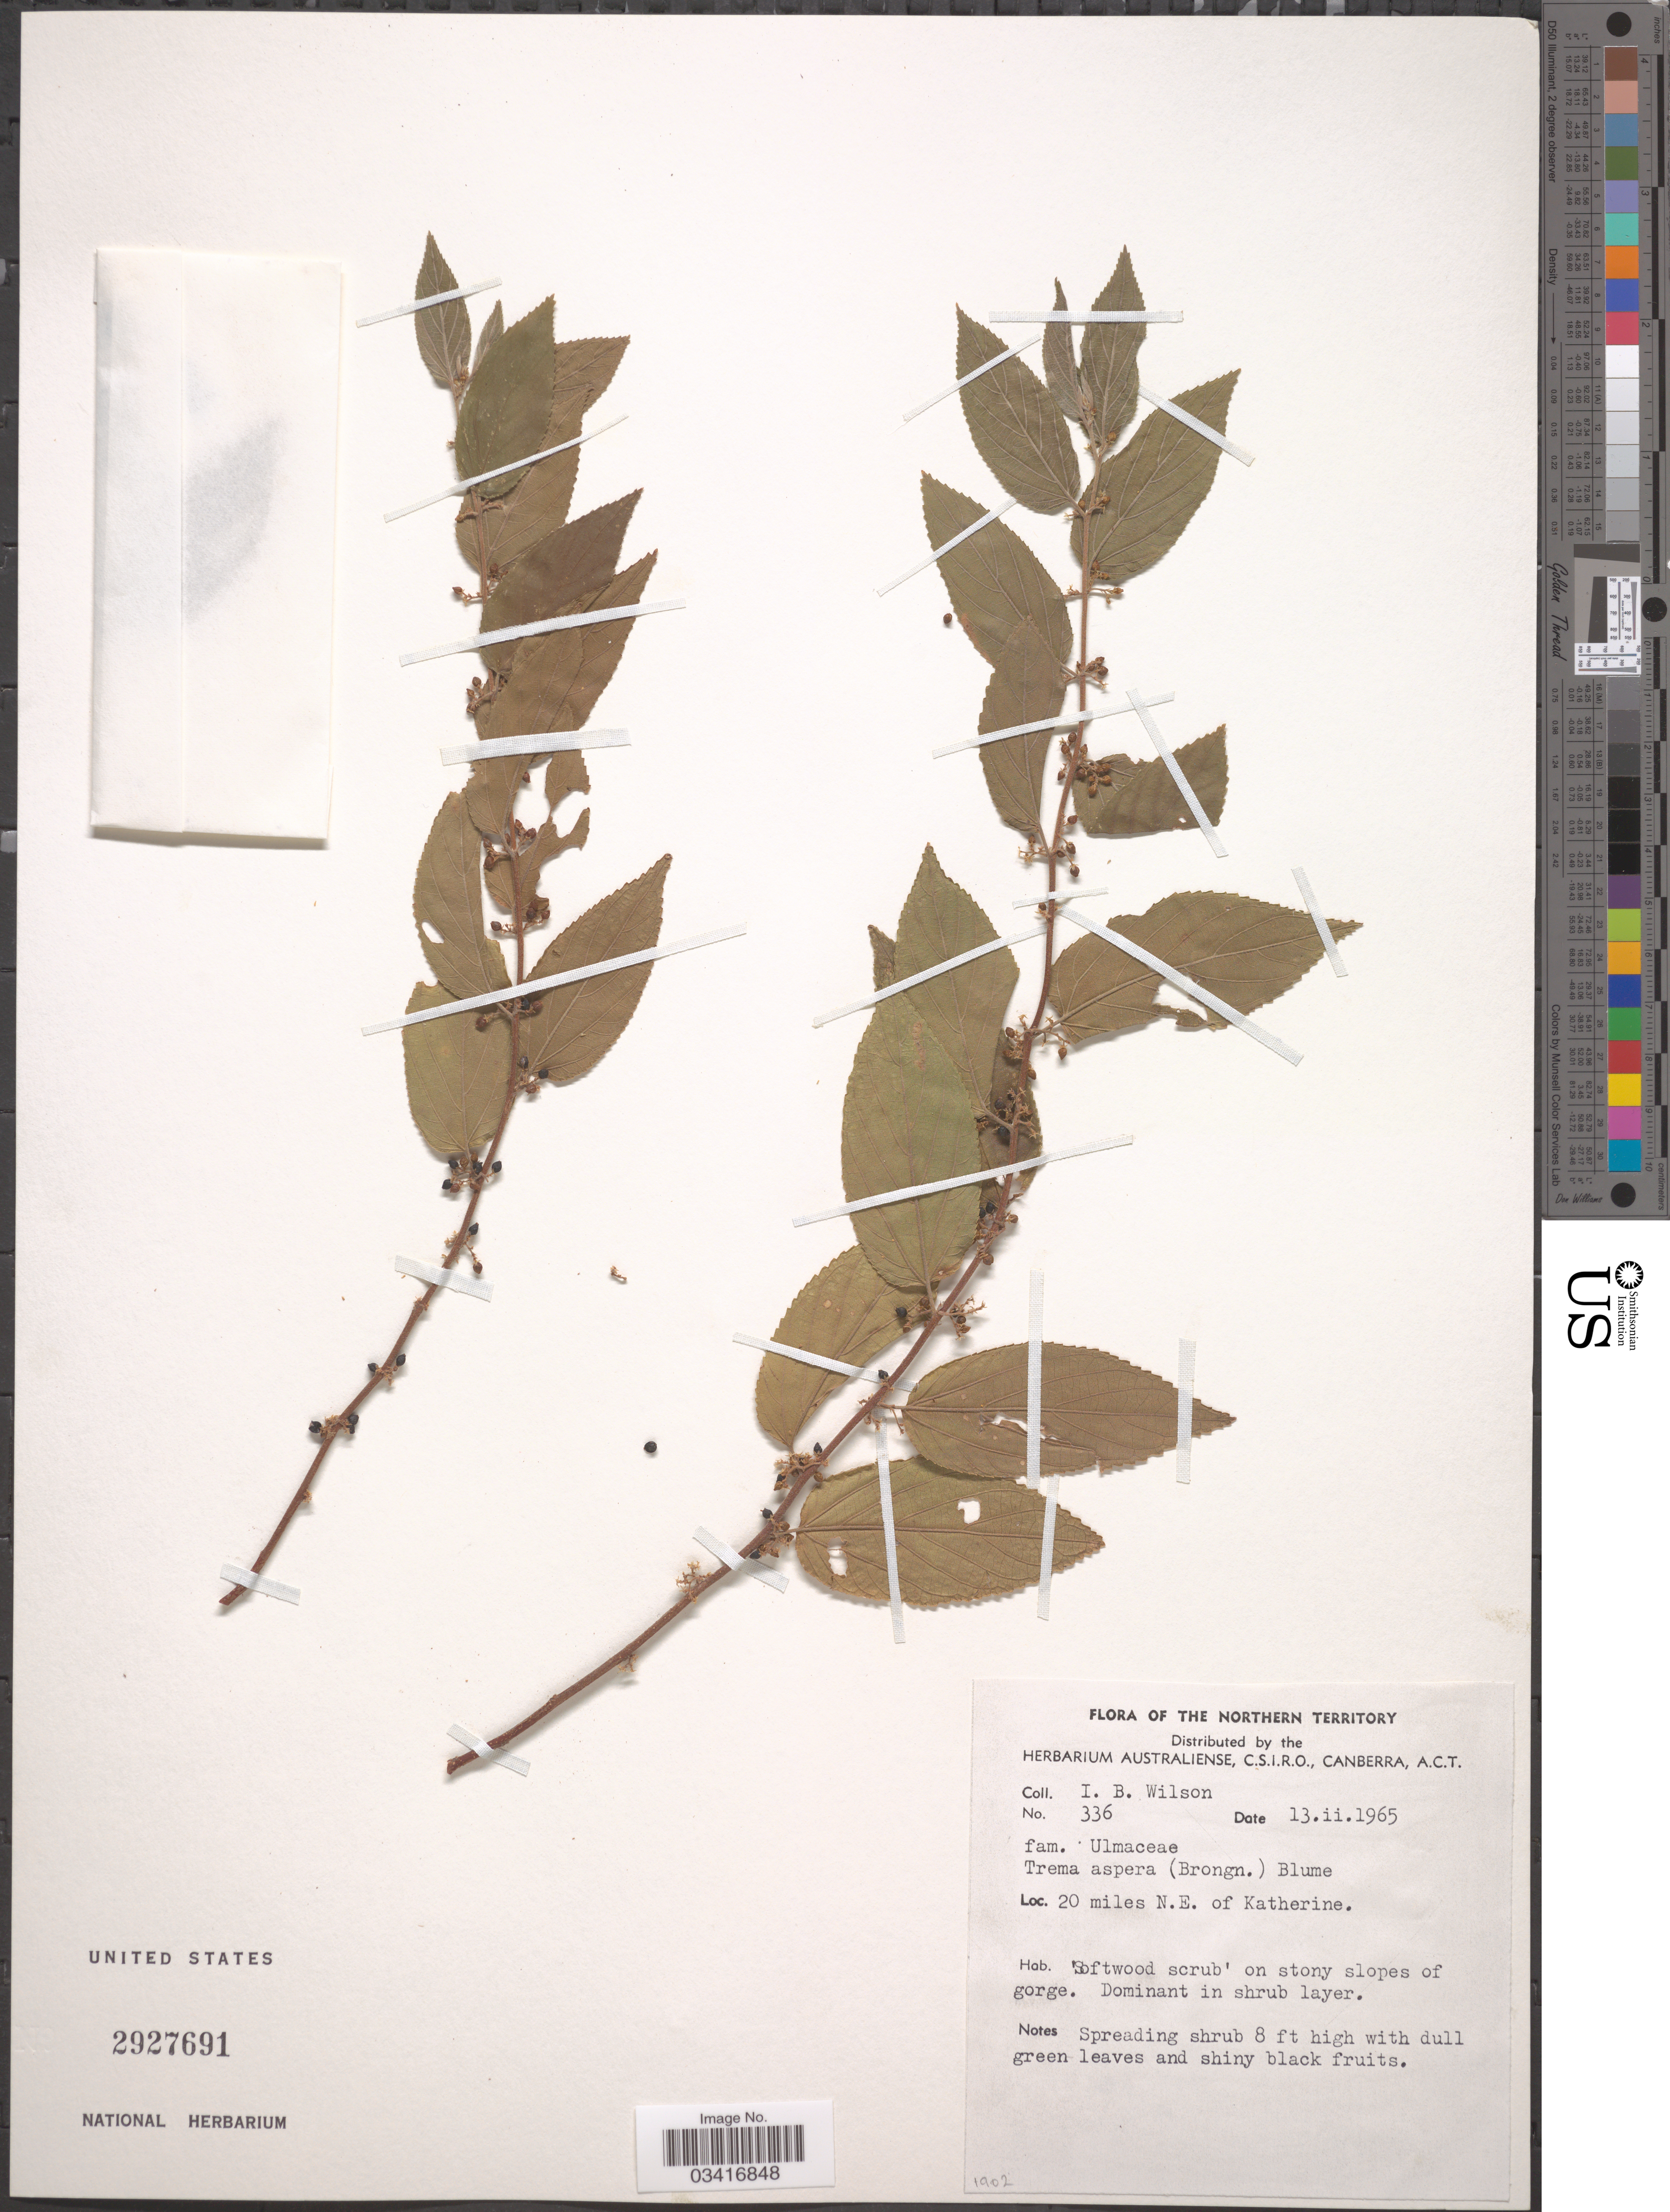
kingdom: Plantae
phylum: Tracheophyta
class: Magnoliopsida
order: Rosales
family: Cannabaceae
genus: Trema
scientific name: Trema asperum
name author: (Brongn.) Blume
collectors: I. B. Wilson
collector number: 336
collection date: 1965-02-13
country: Australia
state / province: Northern Territory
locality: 20 miles N. E. of Katherine.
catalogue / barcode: US 2927691